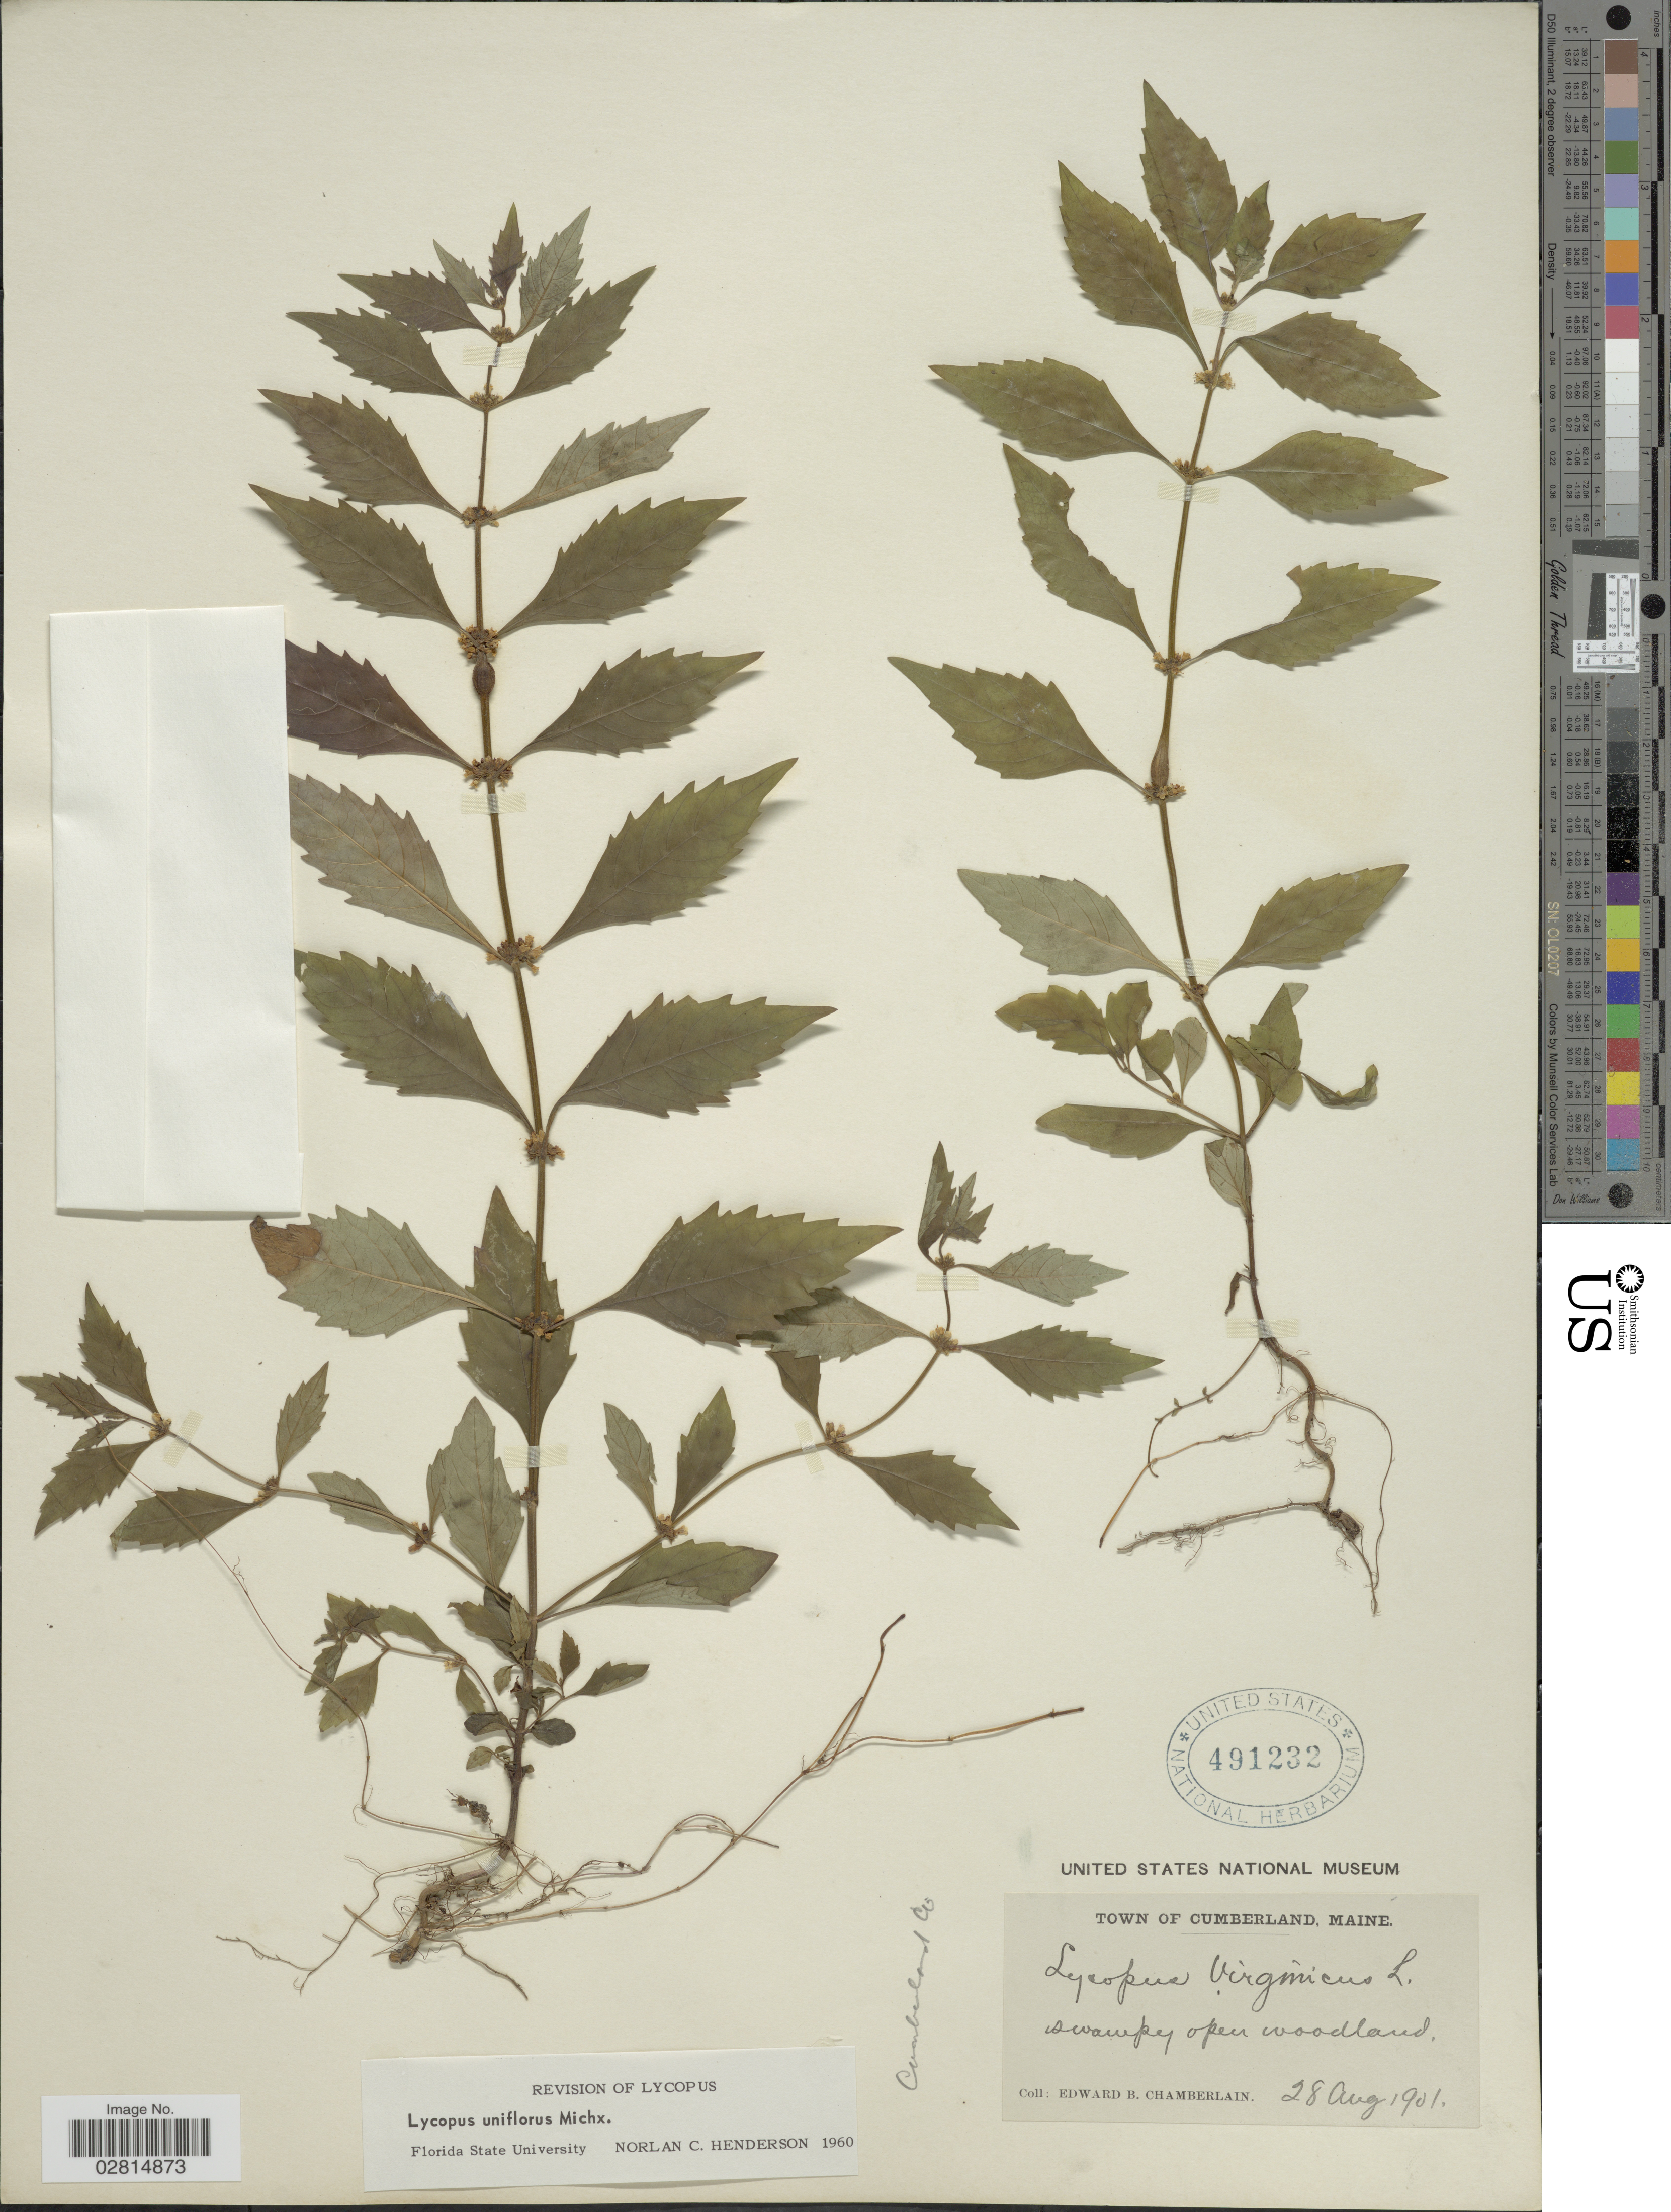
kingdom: Plantae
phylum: Tracheophyta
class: Magnoliopsida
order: Lamiales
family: Lamiaceae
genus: Lycopus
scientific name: Lycopus uniflorus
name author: Michx.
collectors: E. Chamberlain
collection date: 1901-08-28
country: United States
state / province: Maine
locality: Town of Cumberland, Cumberland Co.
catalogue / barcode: US 491232